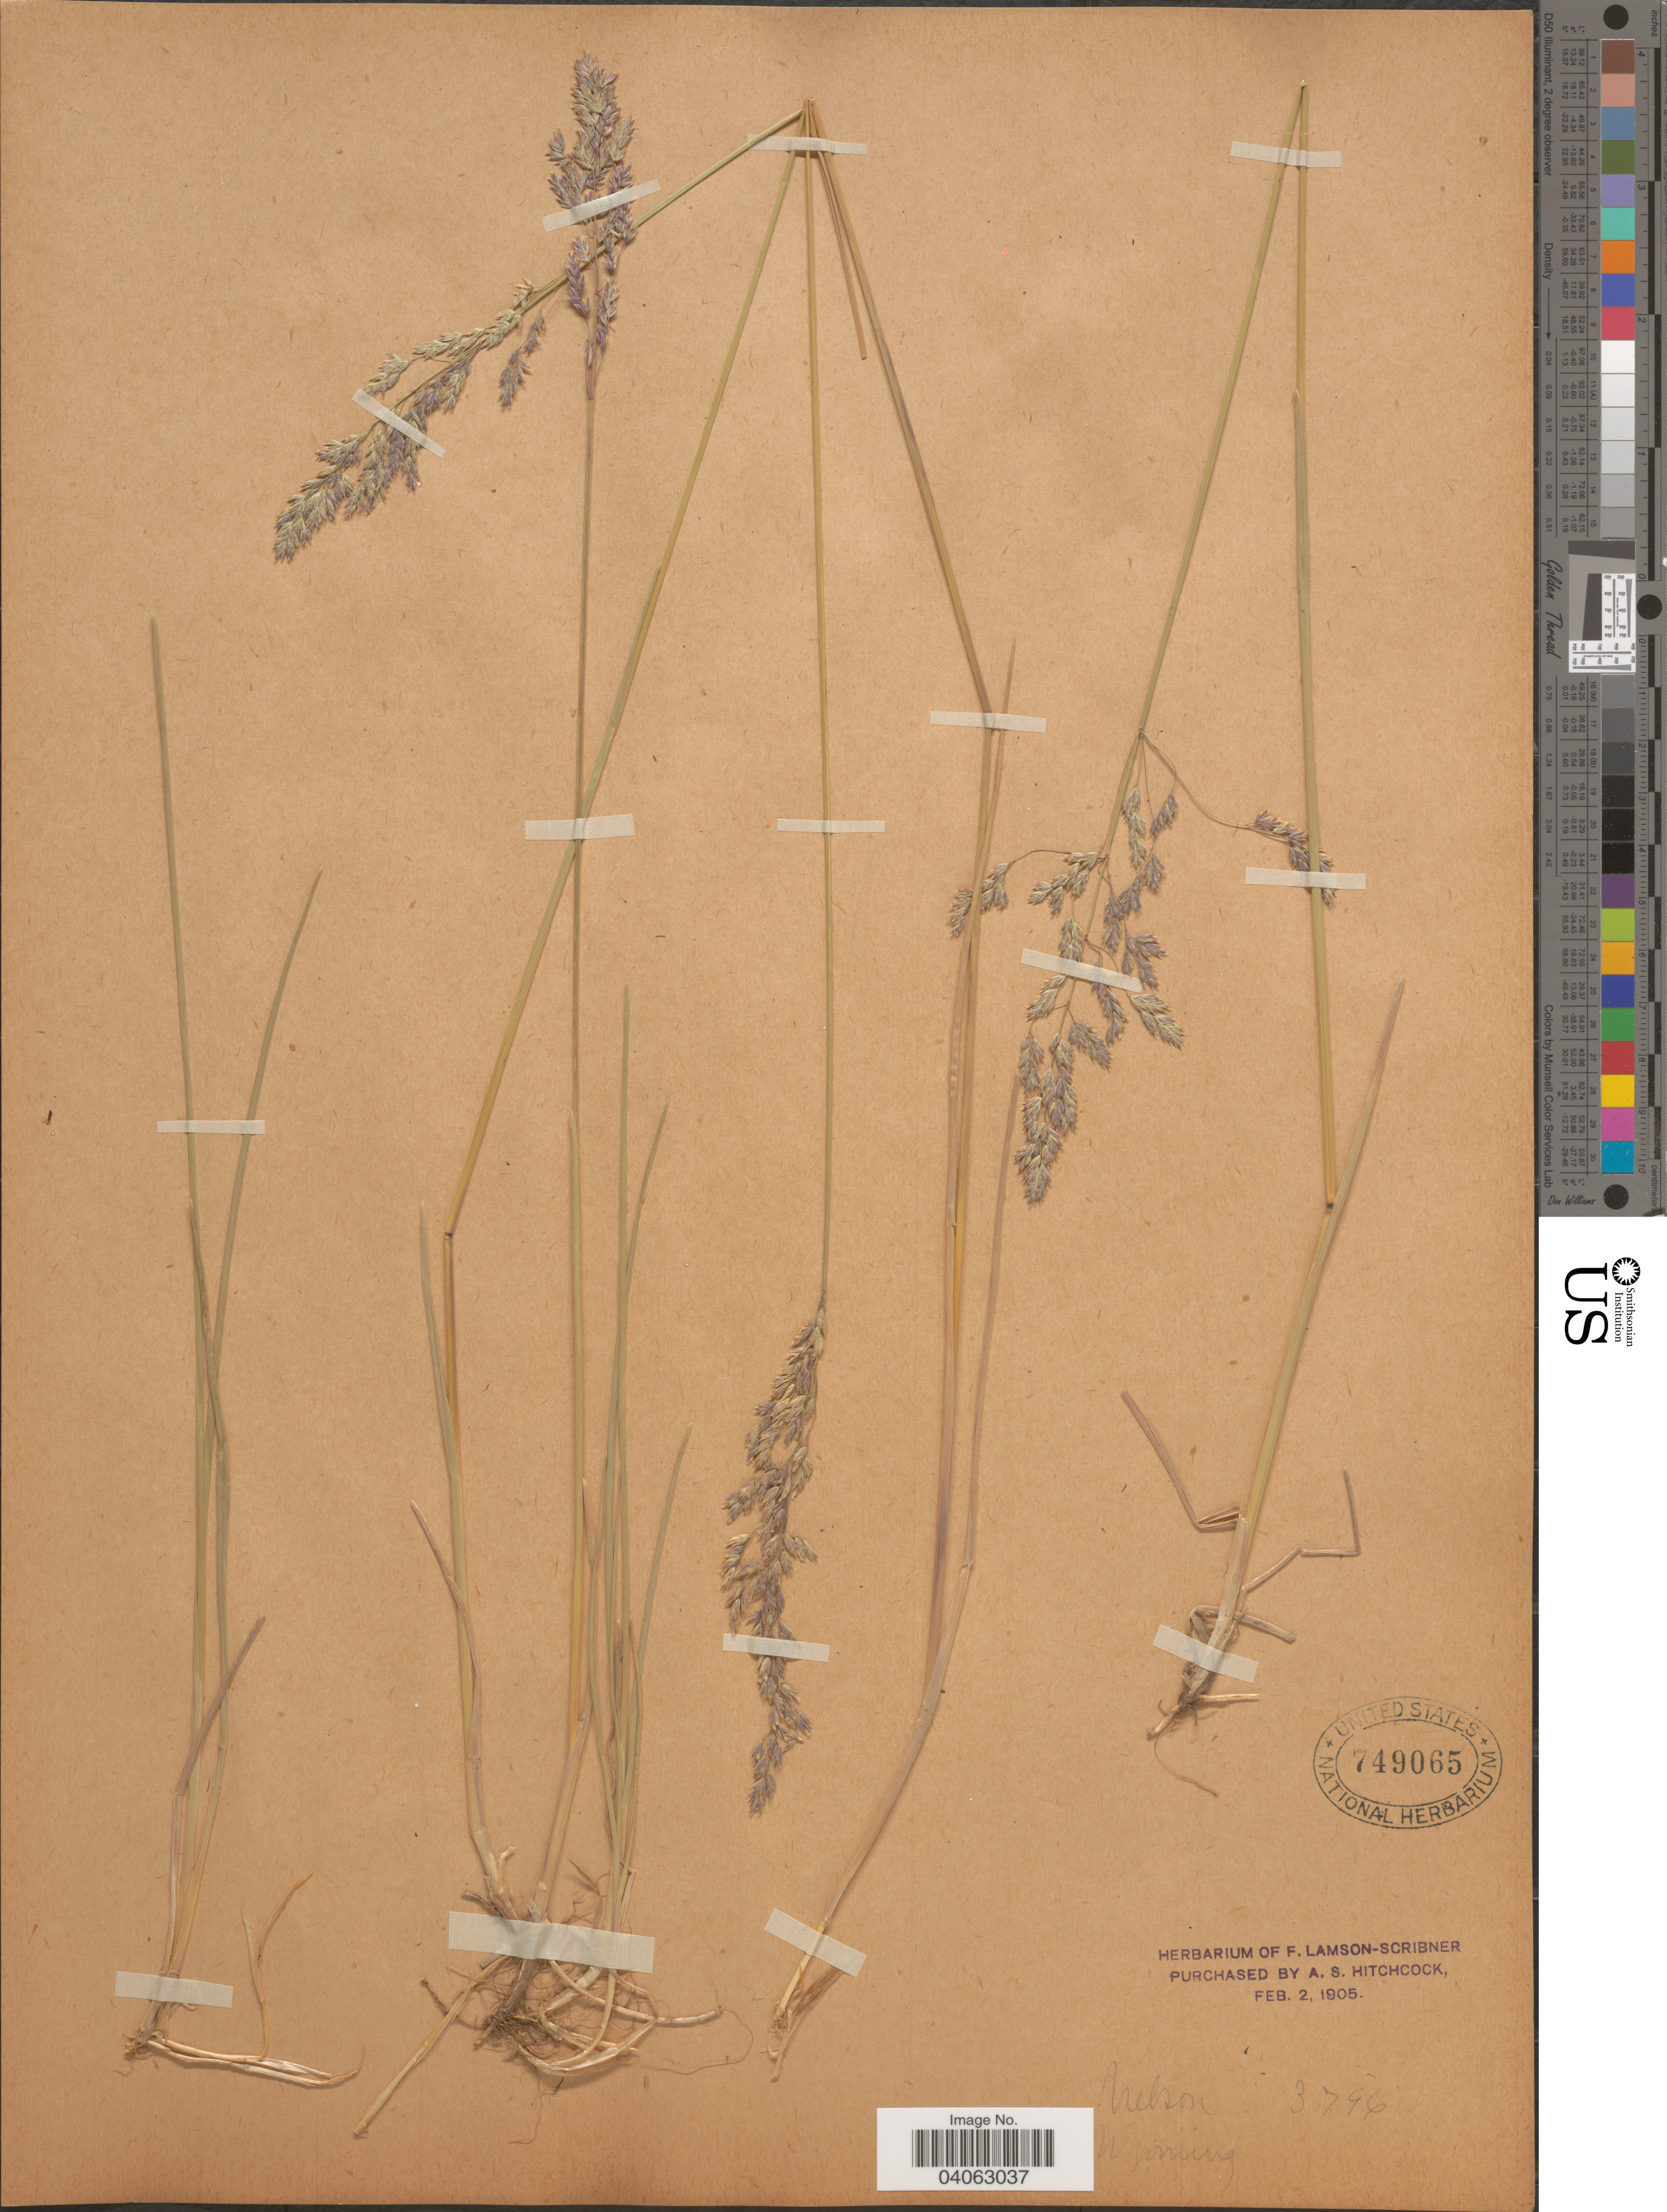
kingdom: Plantae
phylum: Tracheophyta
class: Liliopsida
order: Poales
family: Poaceae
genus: Poa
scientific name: Poa pratensis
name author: L.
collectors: Nelson, --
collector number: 3796*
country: United States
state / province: Wyoming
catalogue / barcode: US 749065